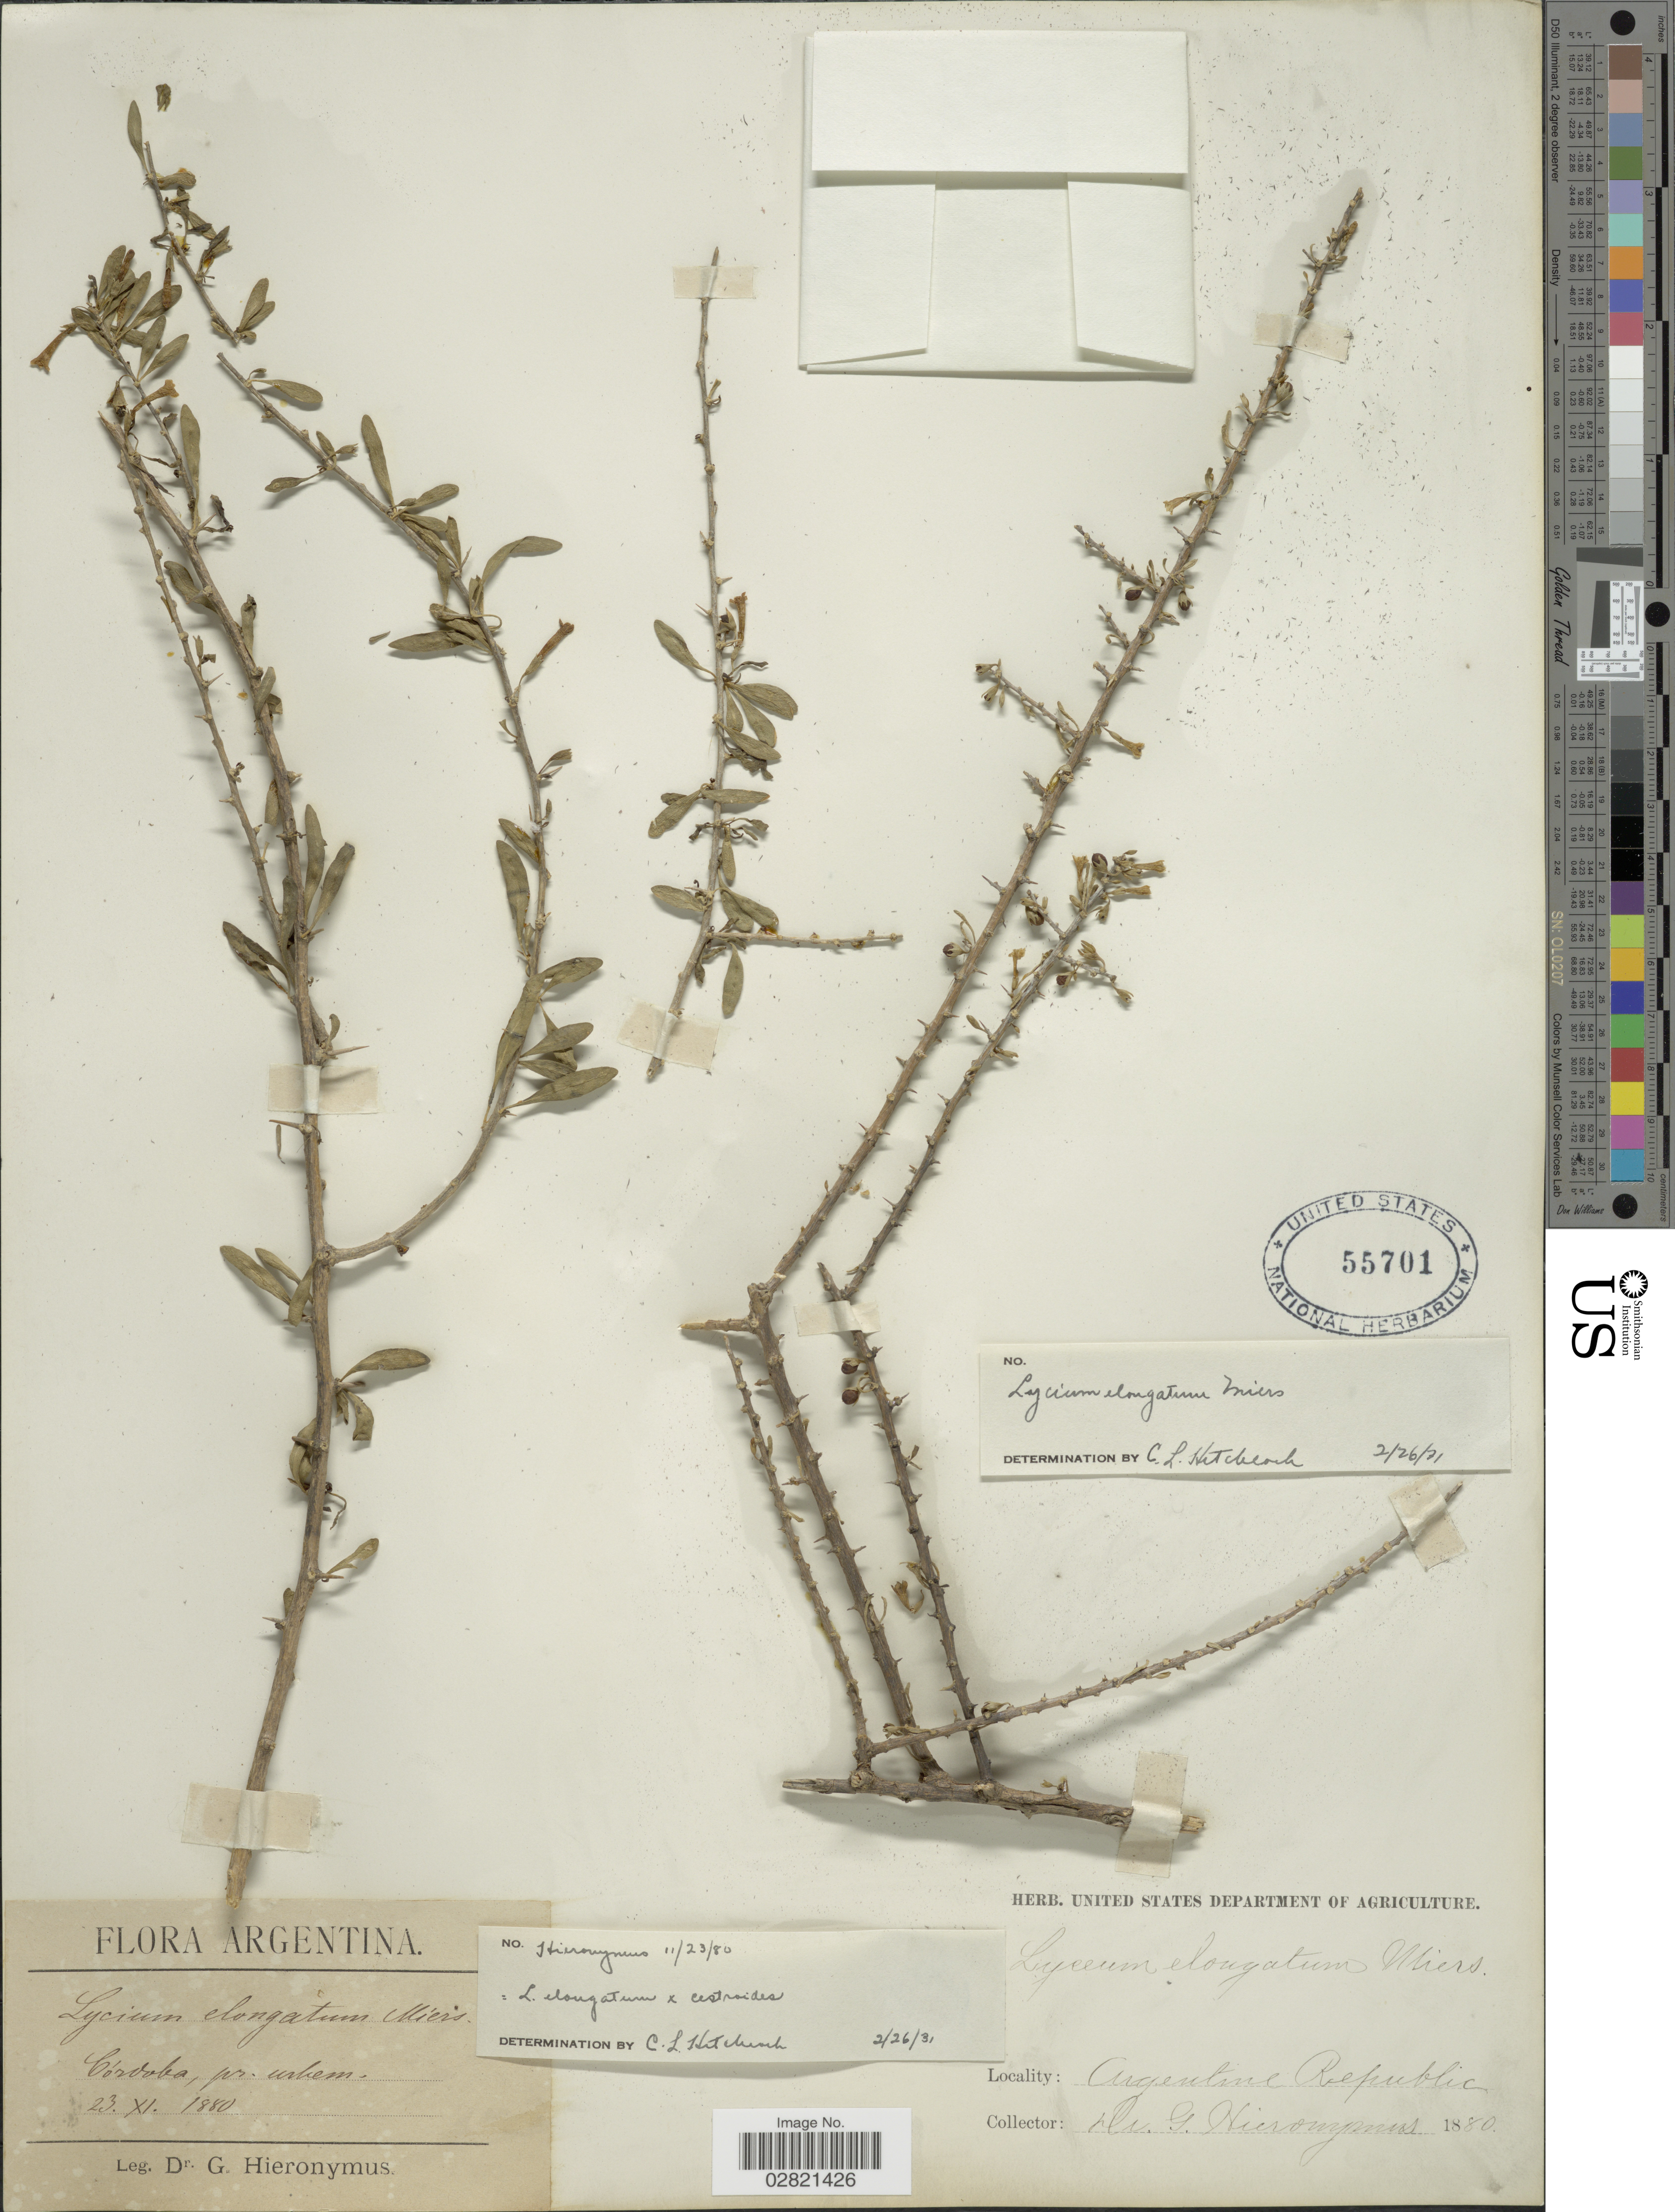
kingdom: Plantae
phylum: Tracheophyta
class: Magnoliopsida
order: Solanales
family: Solanaceae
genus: Lycium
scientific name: Lycium x elongatocestroides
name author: Hieron. ex Seckt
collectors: G. H. Hieronymus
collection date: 1880-11-23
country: Argentina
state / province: Cordoba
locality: Cordoba, pr. urbem. Argentine Republic.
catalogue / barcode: US 55701